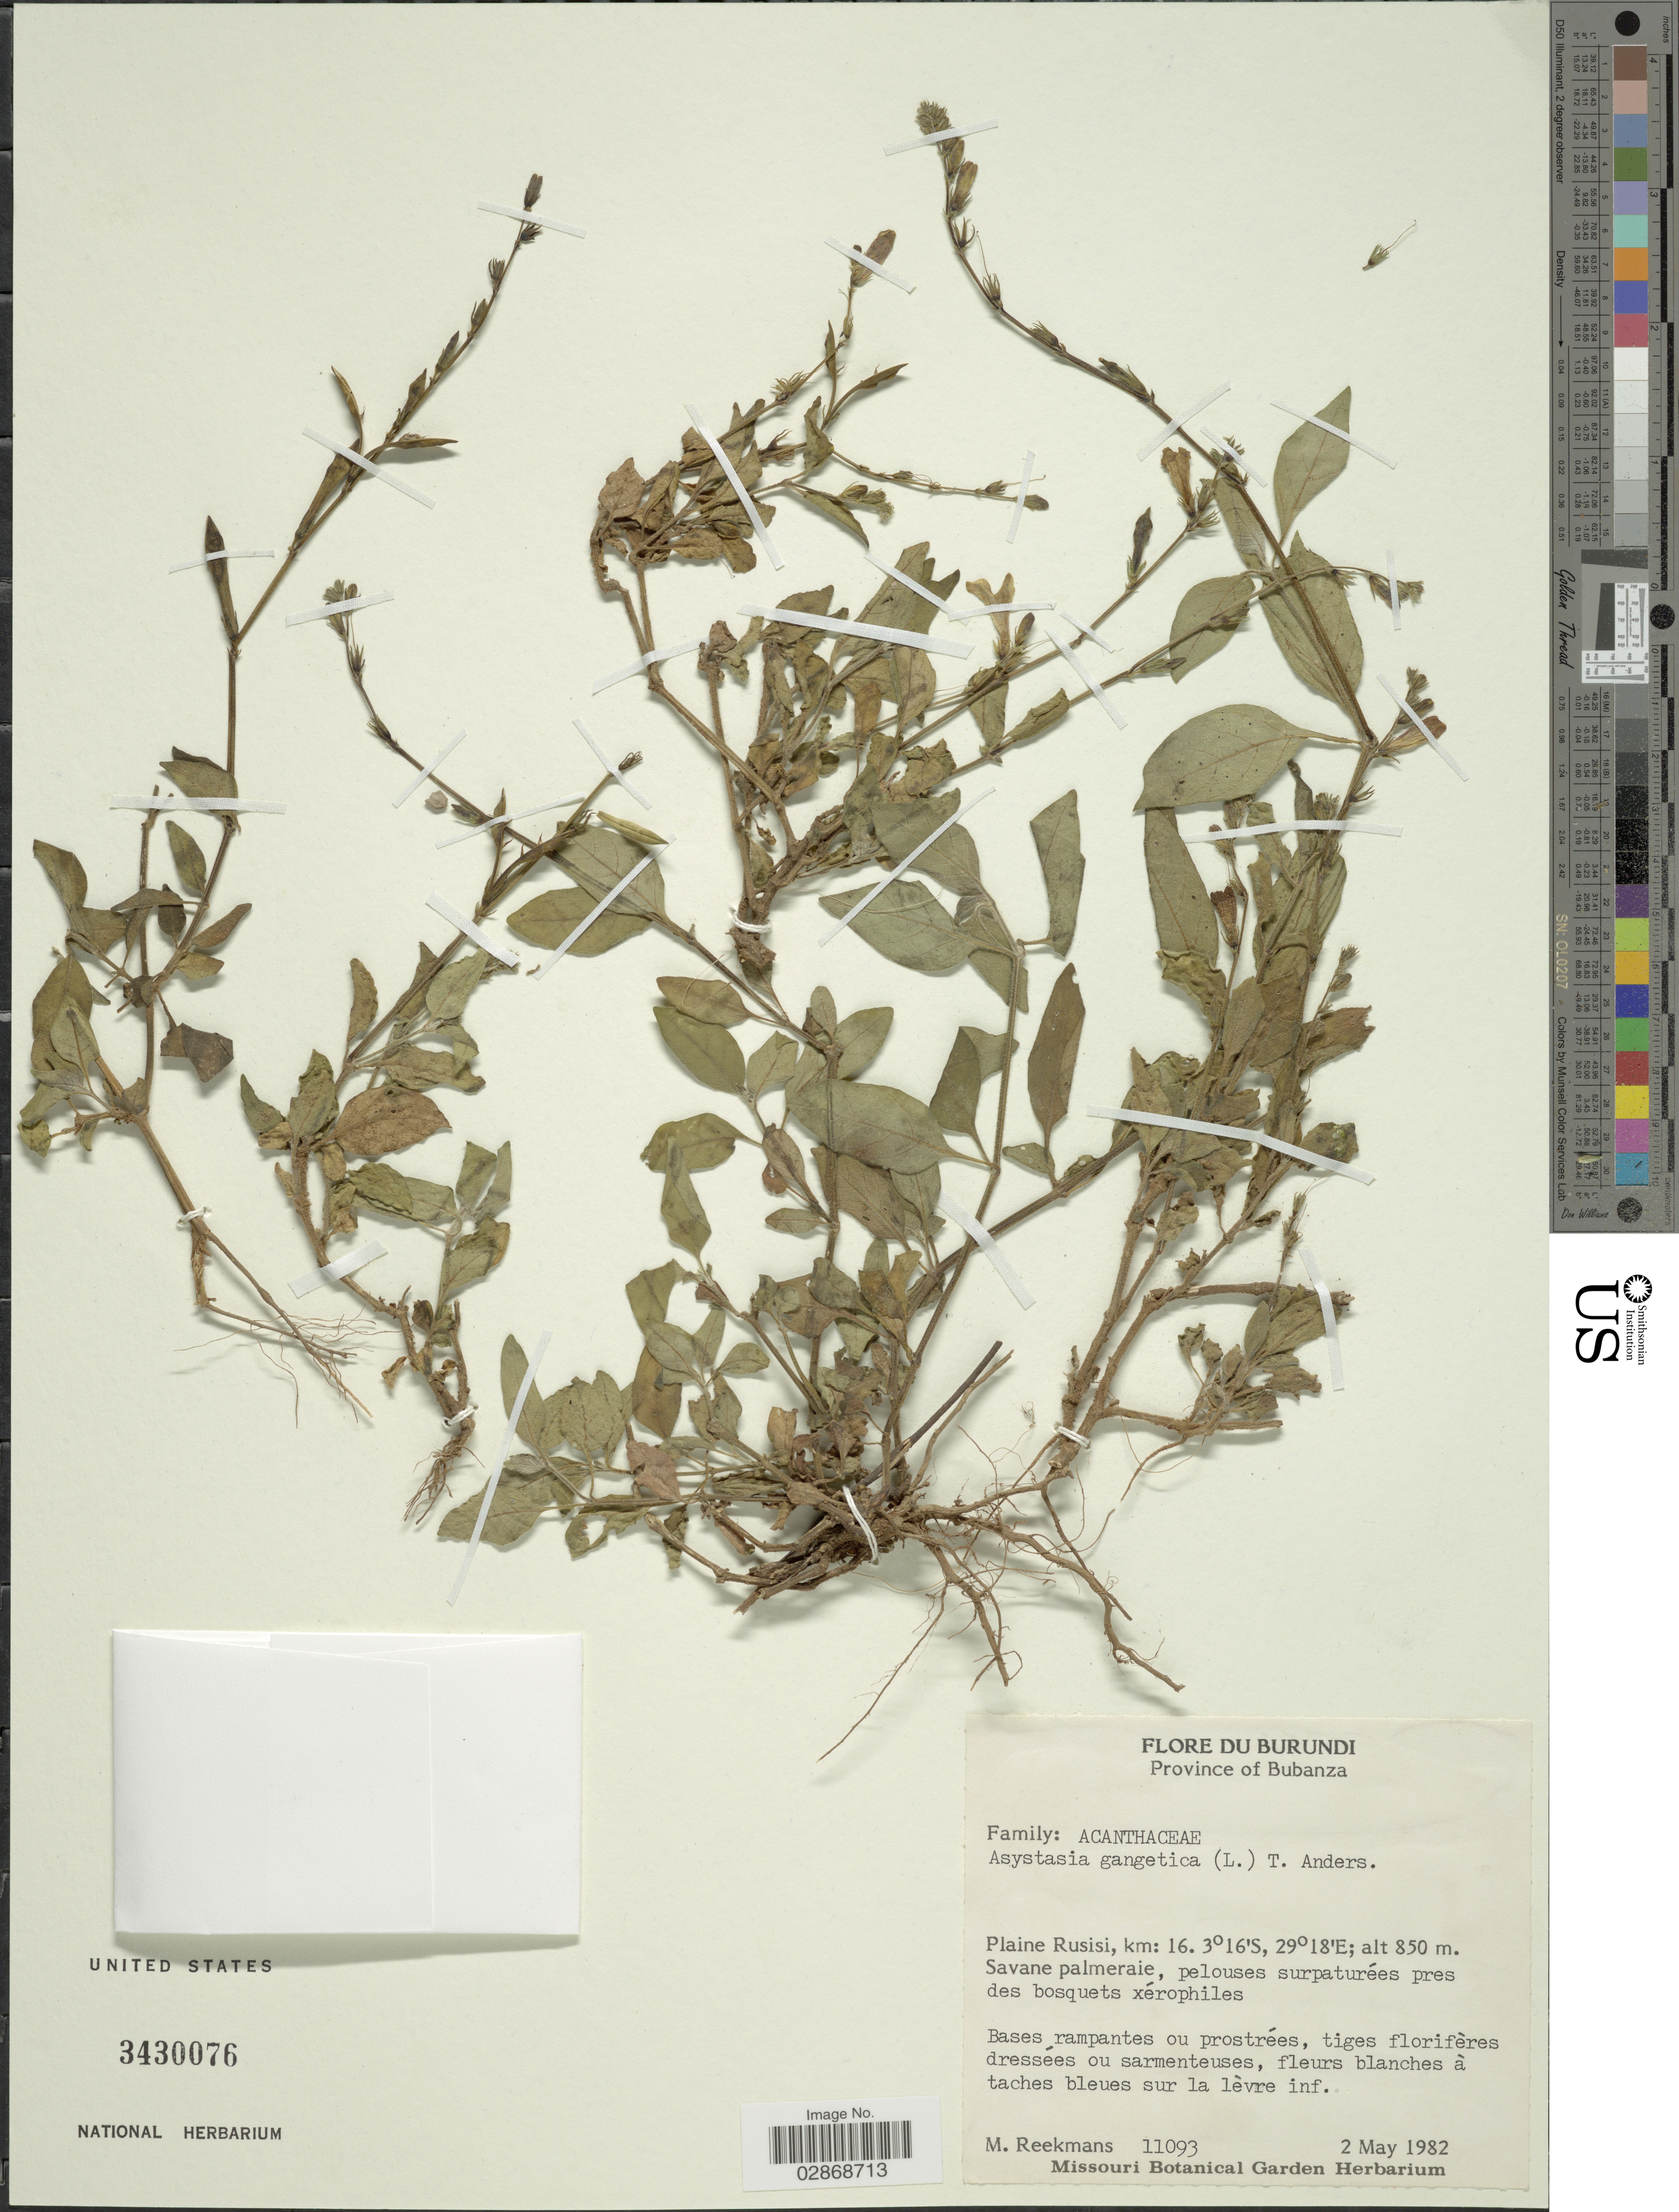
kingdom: Plantae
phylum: Tracheophyta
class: Magnoliopsida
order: Lamiales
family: Acanthaceae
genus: Asystasia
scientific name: Asystasia gangetica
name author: (L.) T. Anderson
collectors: M. Reekmans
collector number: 11093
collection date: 1982-05-02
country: Burundi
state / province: Bubanza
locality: Plaine Rusisi, km: 16.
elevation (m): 850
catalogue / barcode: US 3430076